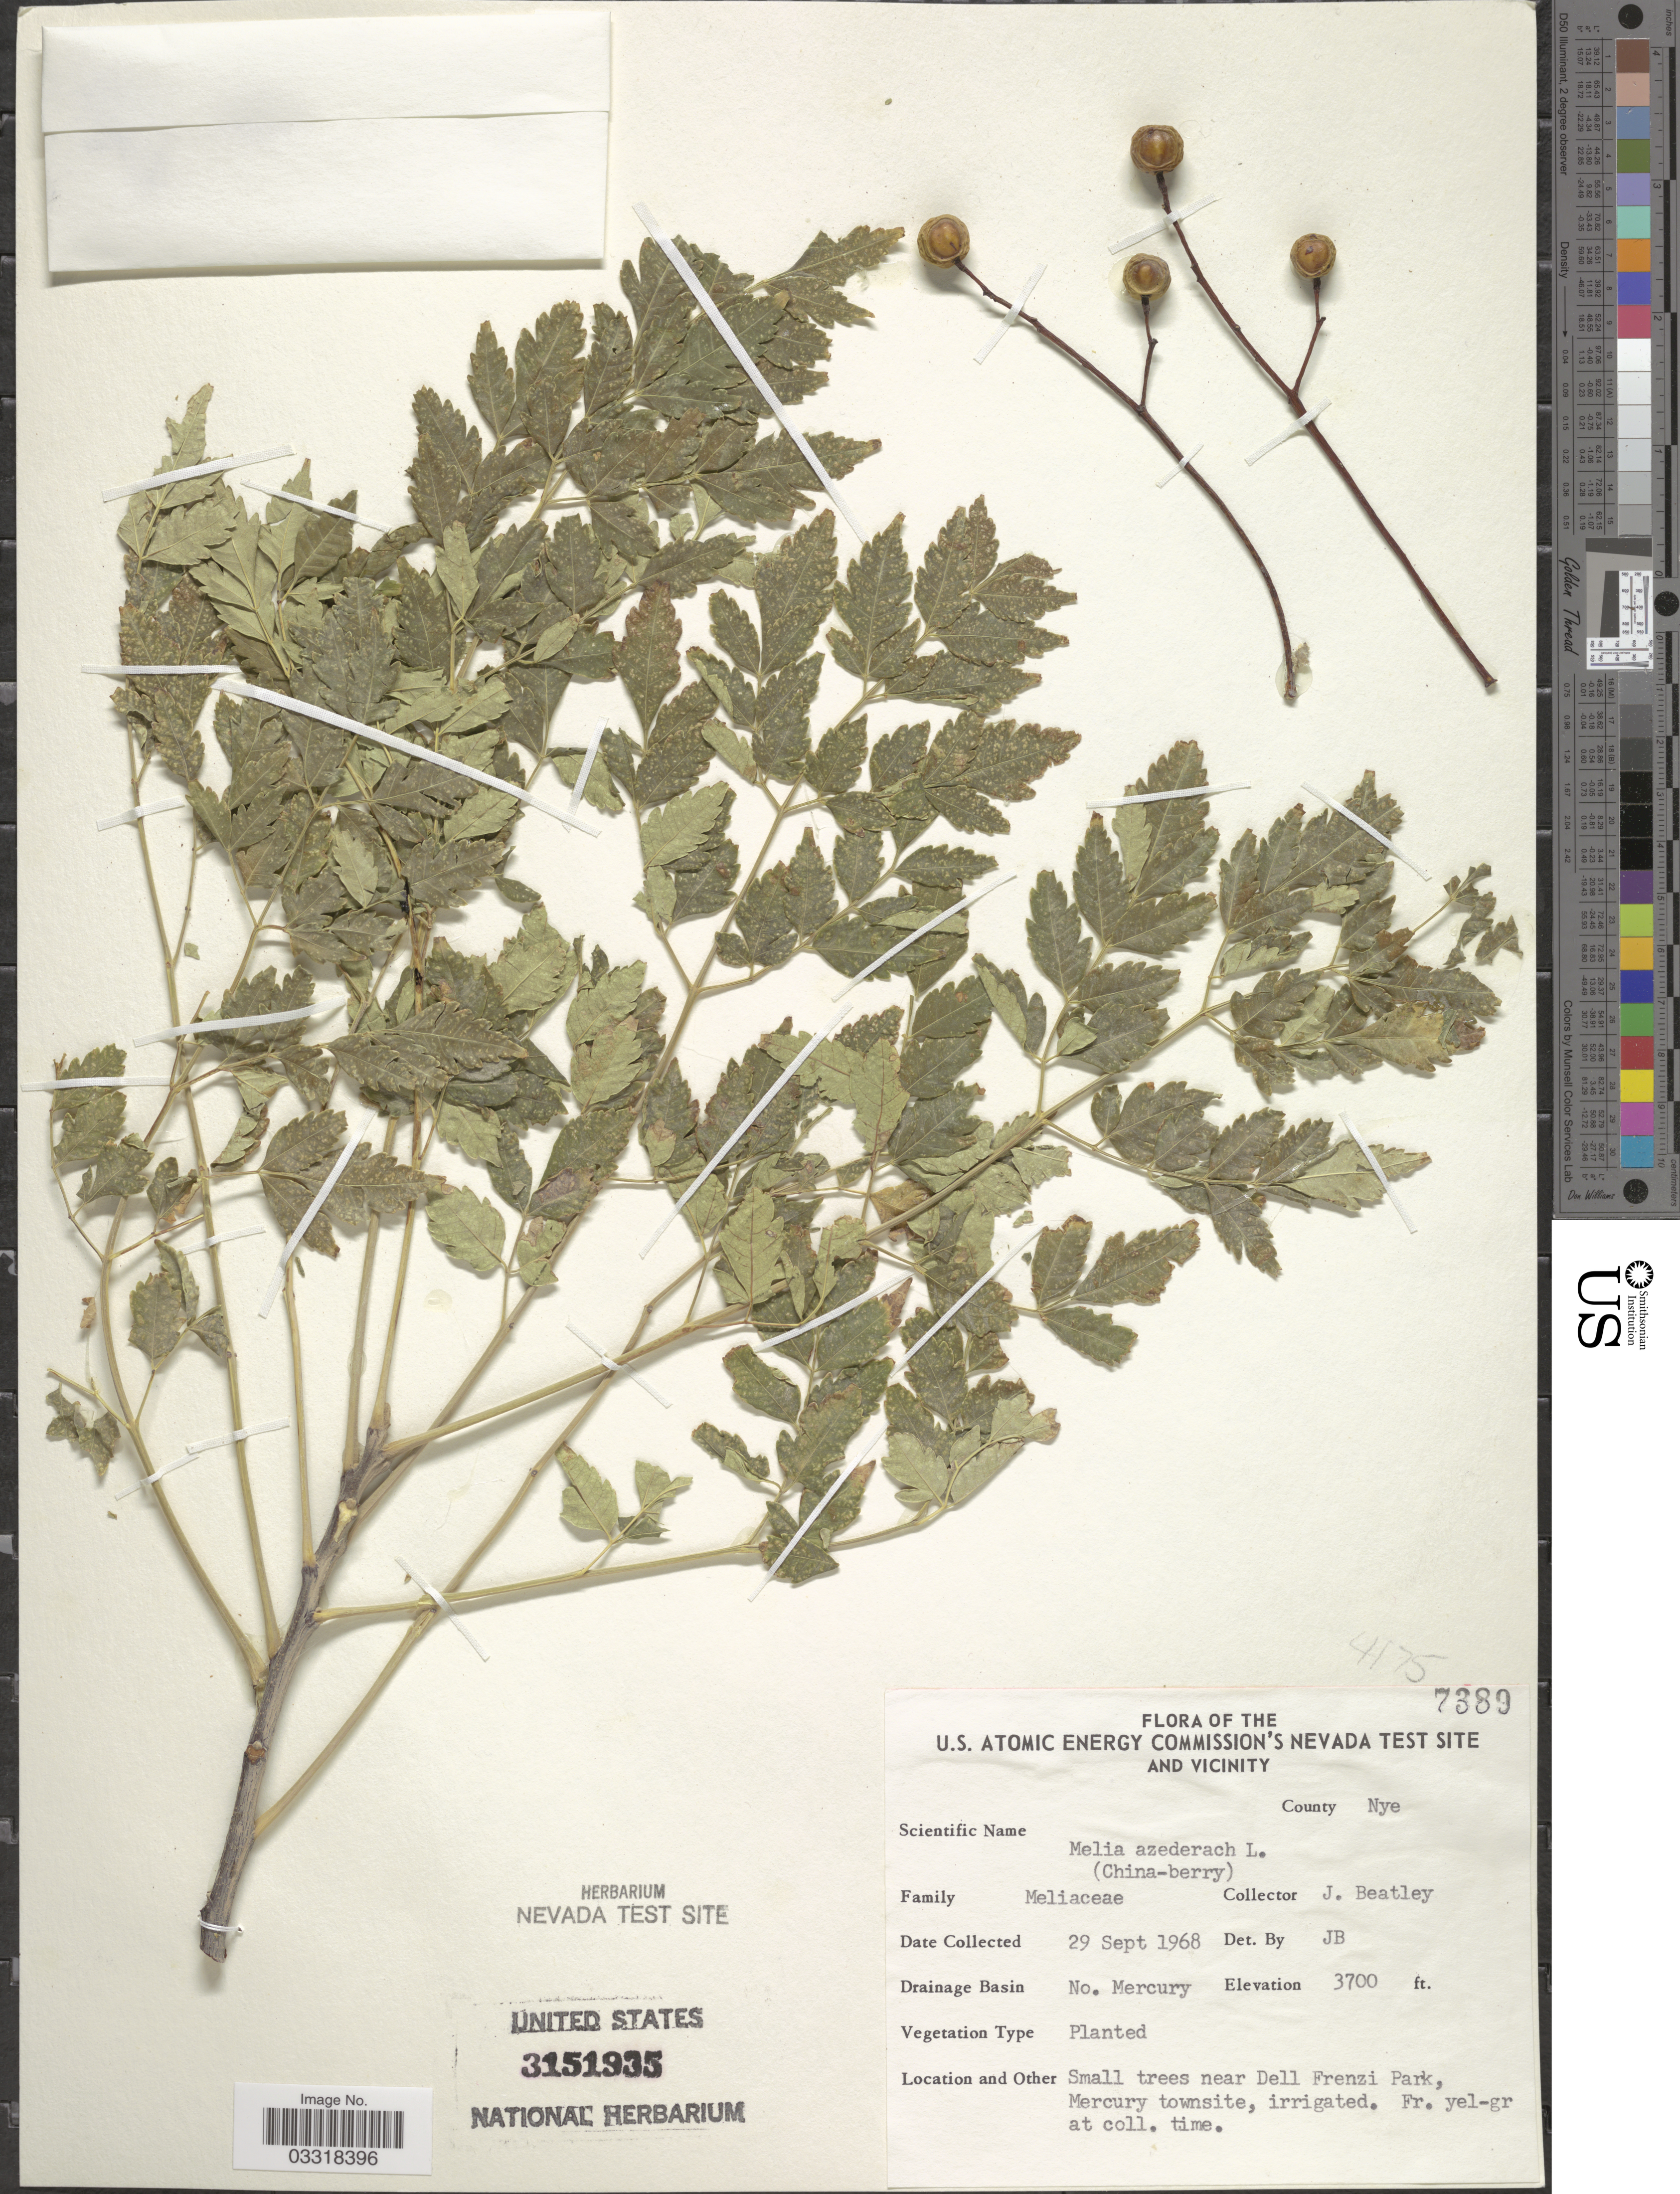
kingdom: Plantae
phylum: Tracheophyta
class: Magnoliopsida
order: Sapindales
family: Meliaceae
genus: Melia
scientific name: Melia azedarach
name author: L.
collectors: J. C. Beatley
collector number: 7389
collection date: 1968-09-29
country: United States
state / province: Nevada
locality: Nevada Test Site and Vicinity. County Nye. Drainage Basin No. Mercury. Small trees near Dell Frenzi Park, Mercury townsite, irrigated.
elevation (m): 1128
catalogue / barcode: US 3151935